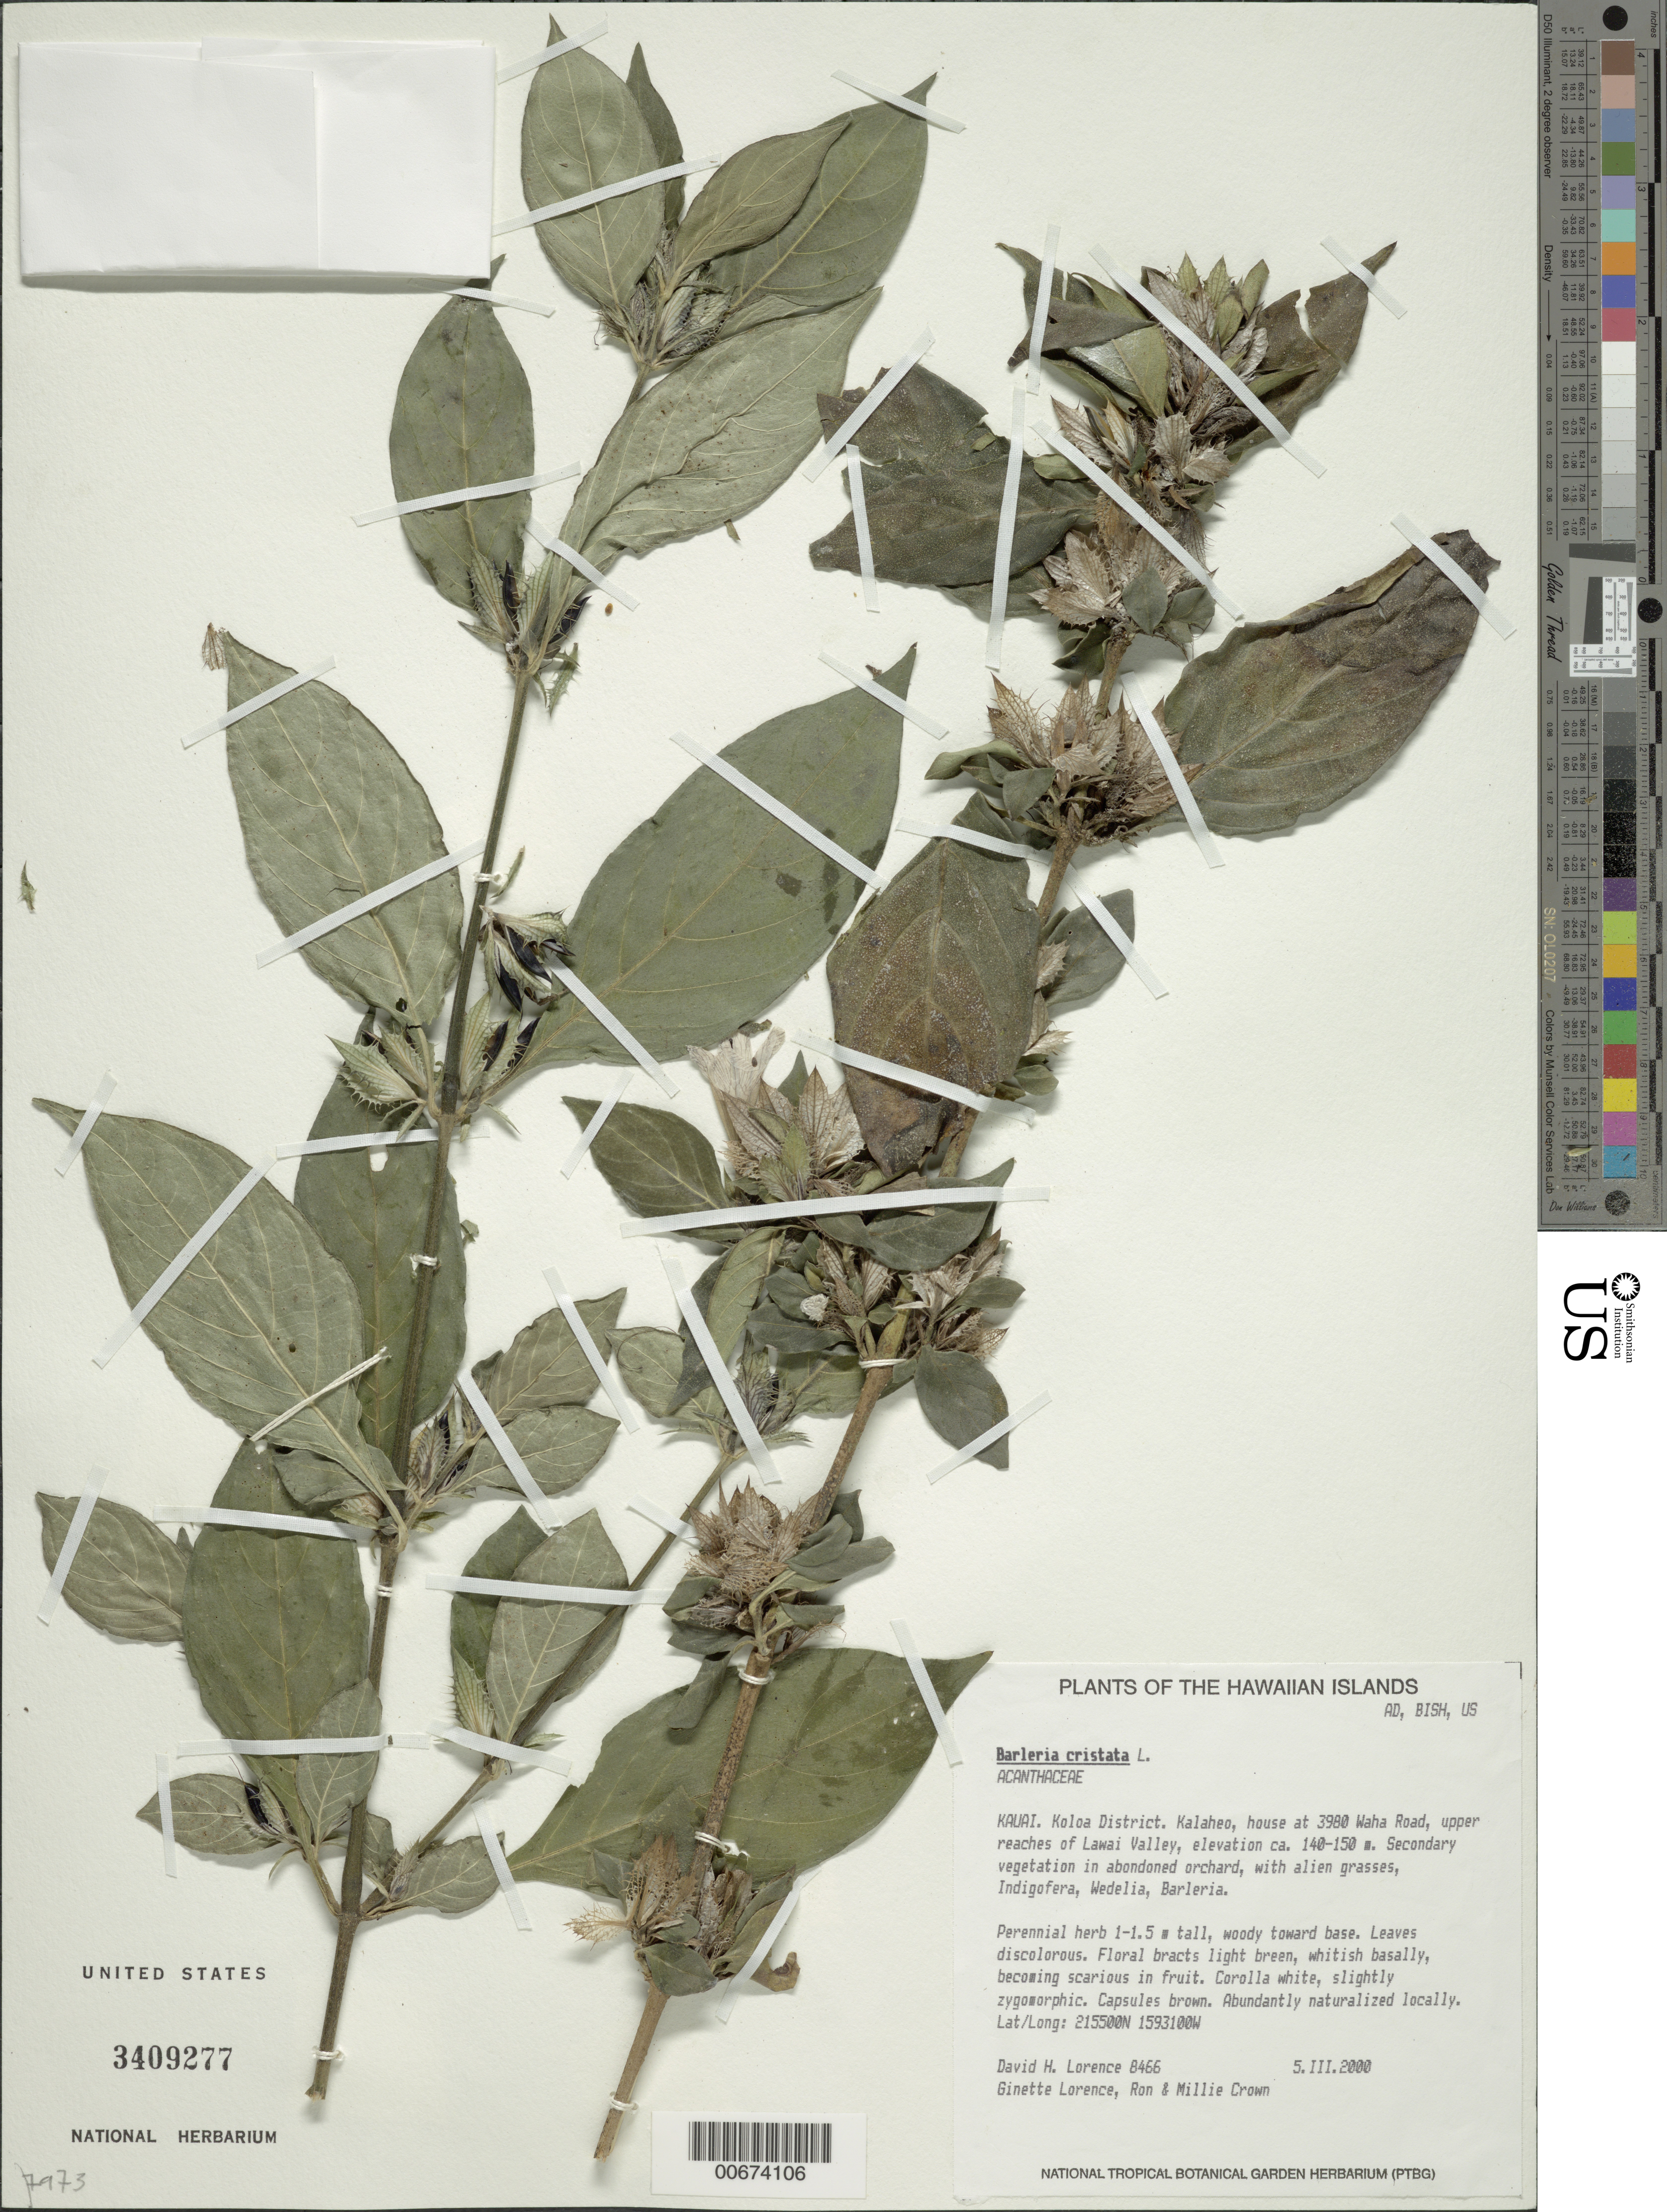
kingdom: Plantae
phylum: Tracheophyta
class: Magnoliopsida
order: Lamiales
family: Acanthaceae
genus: Barleria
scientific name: Barleria cristata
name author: L.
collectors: D. Lorence, G. Lorence, R. Crown & M. Crown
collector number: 8466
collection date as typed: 5 Mar 2000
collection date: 2000-03-05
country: United States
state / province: Hawaii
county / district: Kauai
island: Kaua'i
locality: Koloa District, Kalaheo, house at 3980 Waha "Road, upper reaches of Lawai Valley.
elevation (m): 140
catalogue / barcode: US 3409277